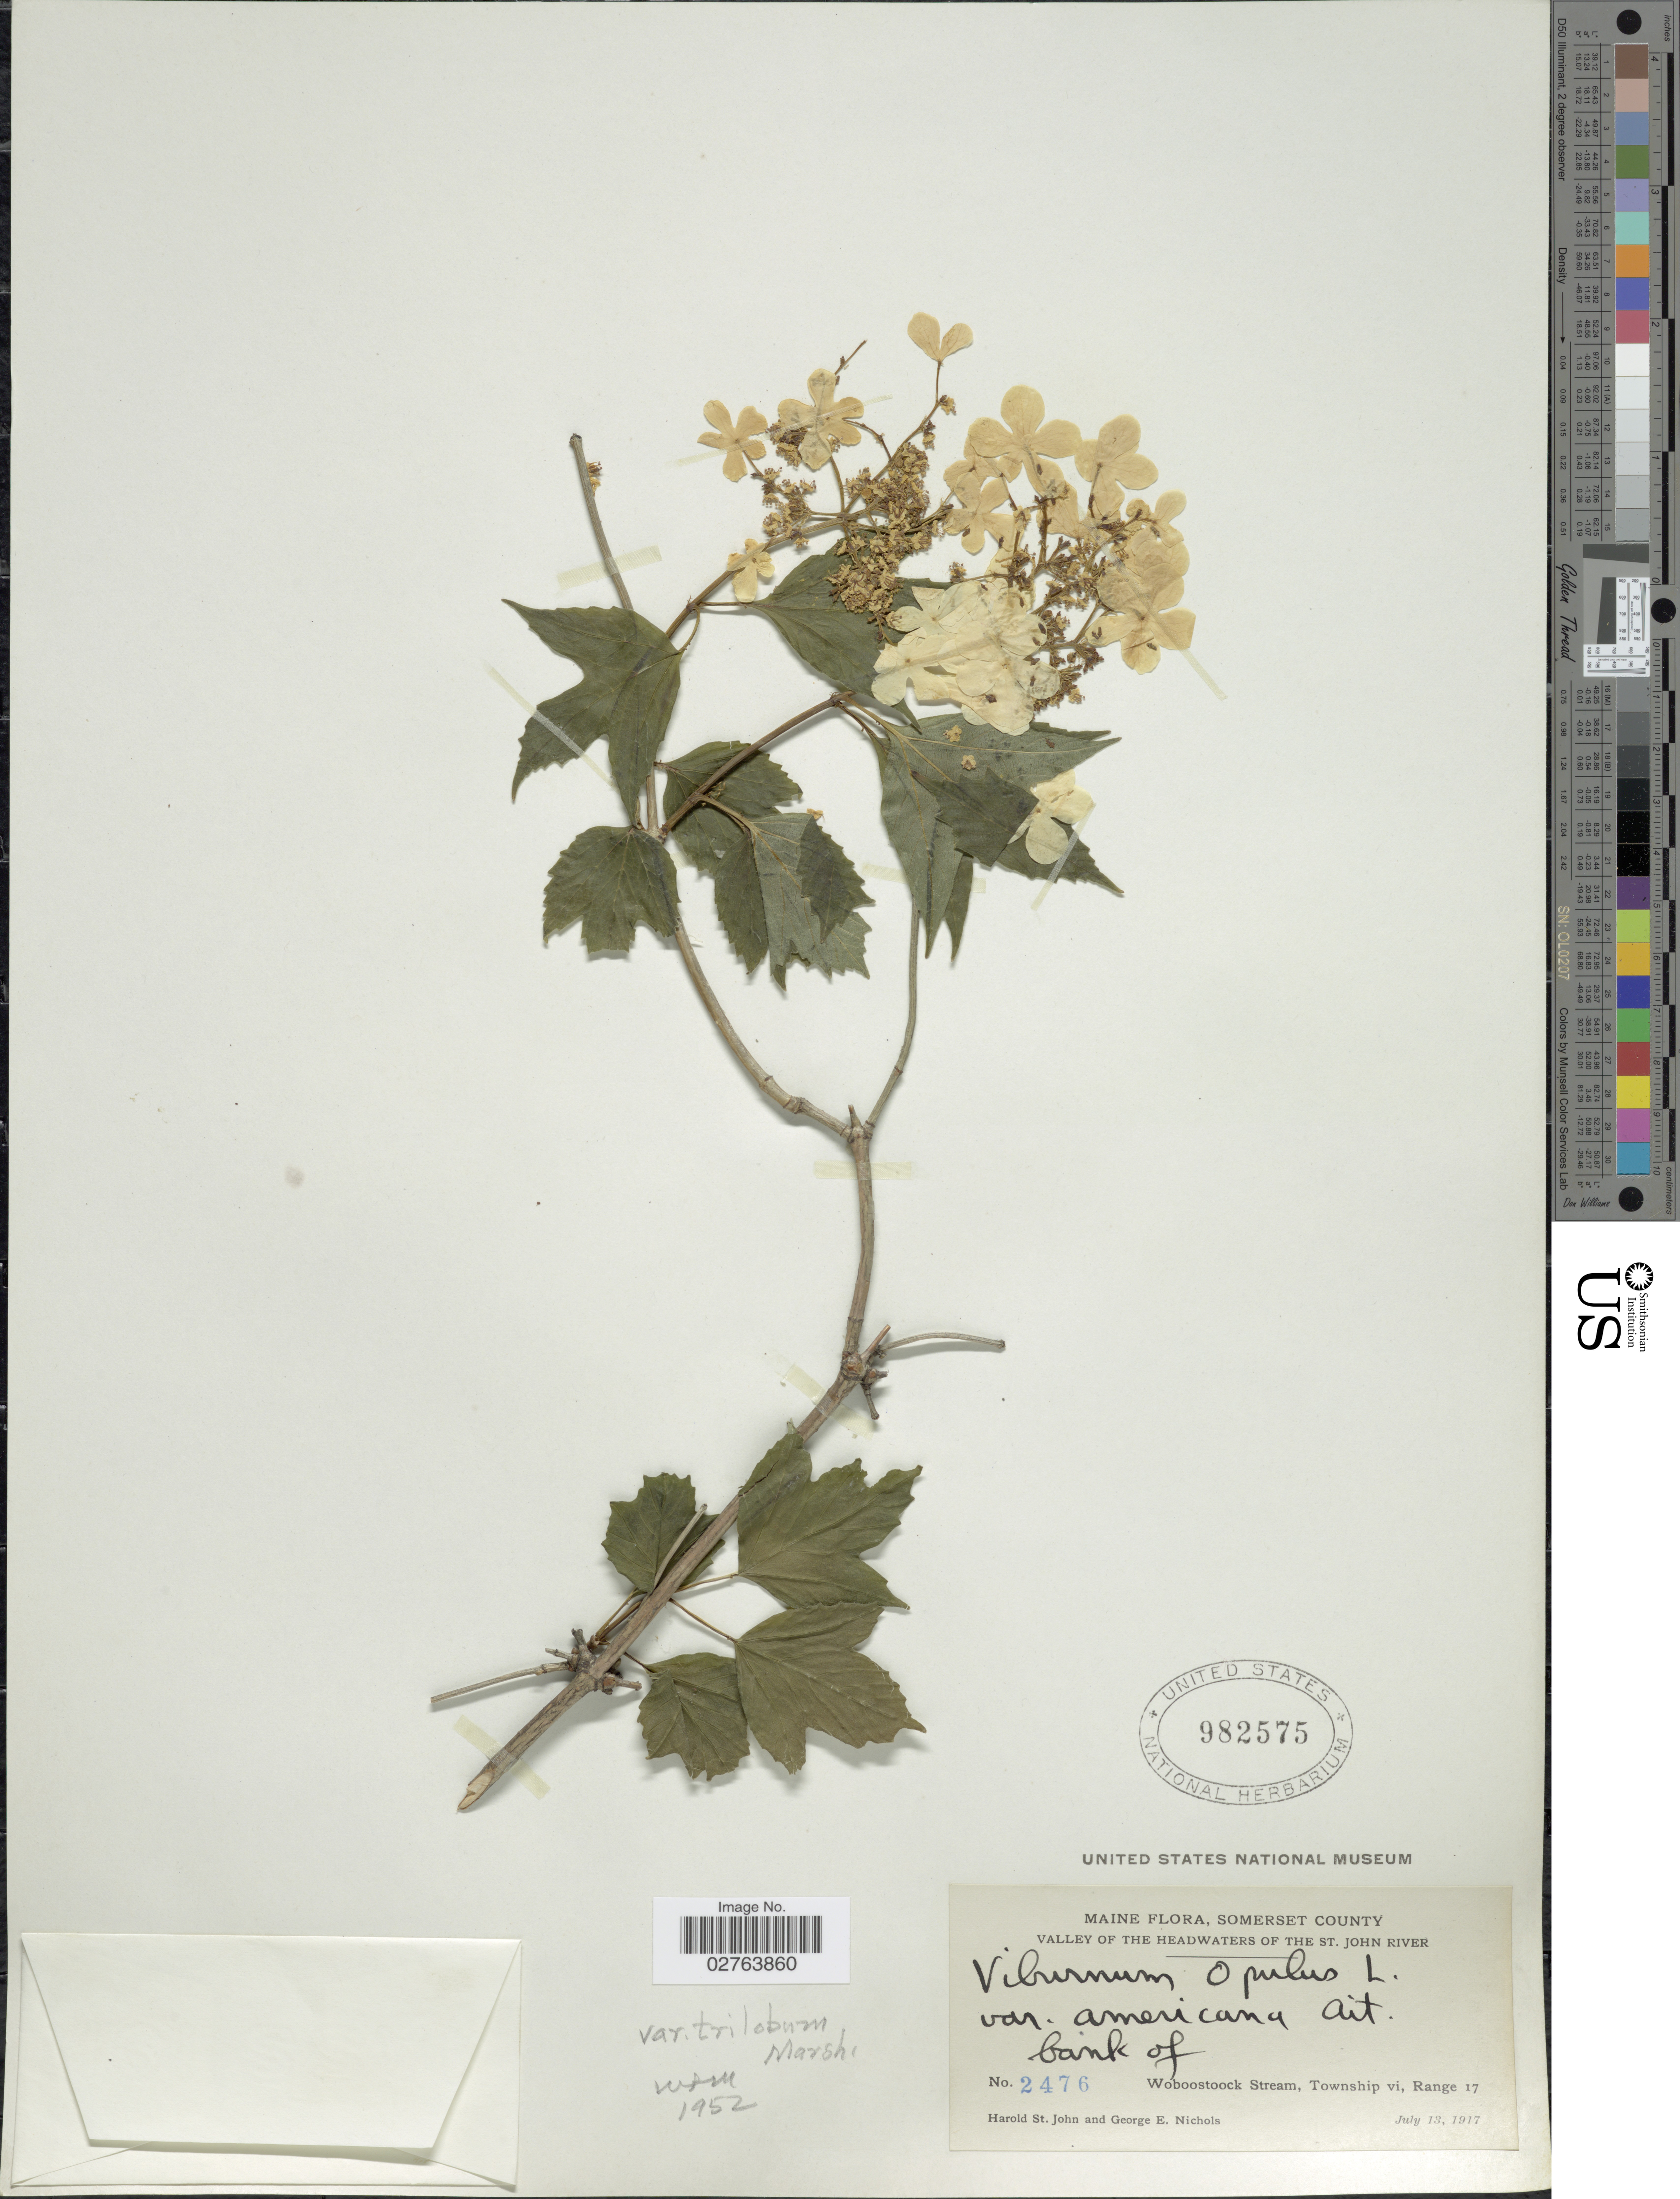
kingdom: Plantae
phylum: Tracheophyta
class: Magnoliopsida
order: Dipsacales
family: Viburnaceae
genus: Viburnum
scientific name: Viburnum opulus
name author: L.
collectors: H. St. John & G. E. Nichols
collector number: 2476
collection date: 1917-07-13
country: United States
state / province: Maine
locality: Somerset County. Valley of the headwaters of the St. John River. Bank of Woboostock Stream, Township vi, Range 17.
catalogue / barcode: US 982575